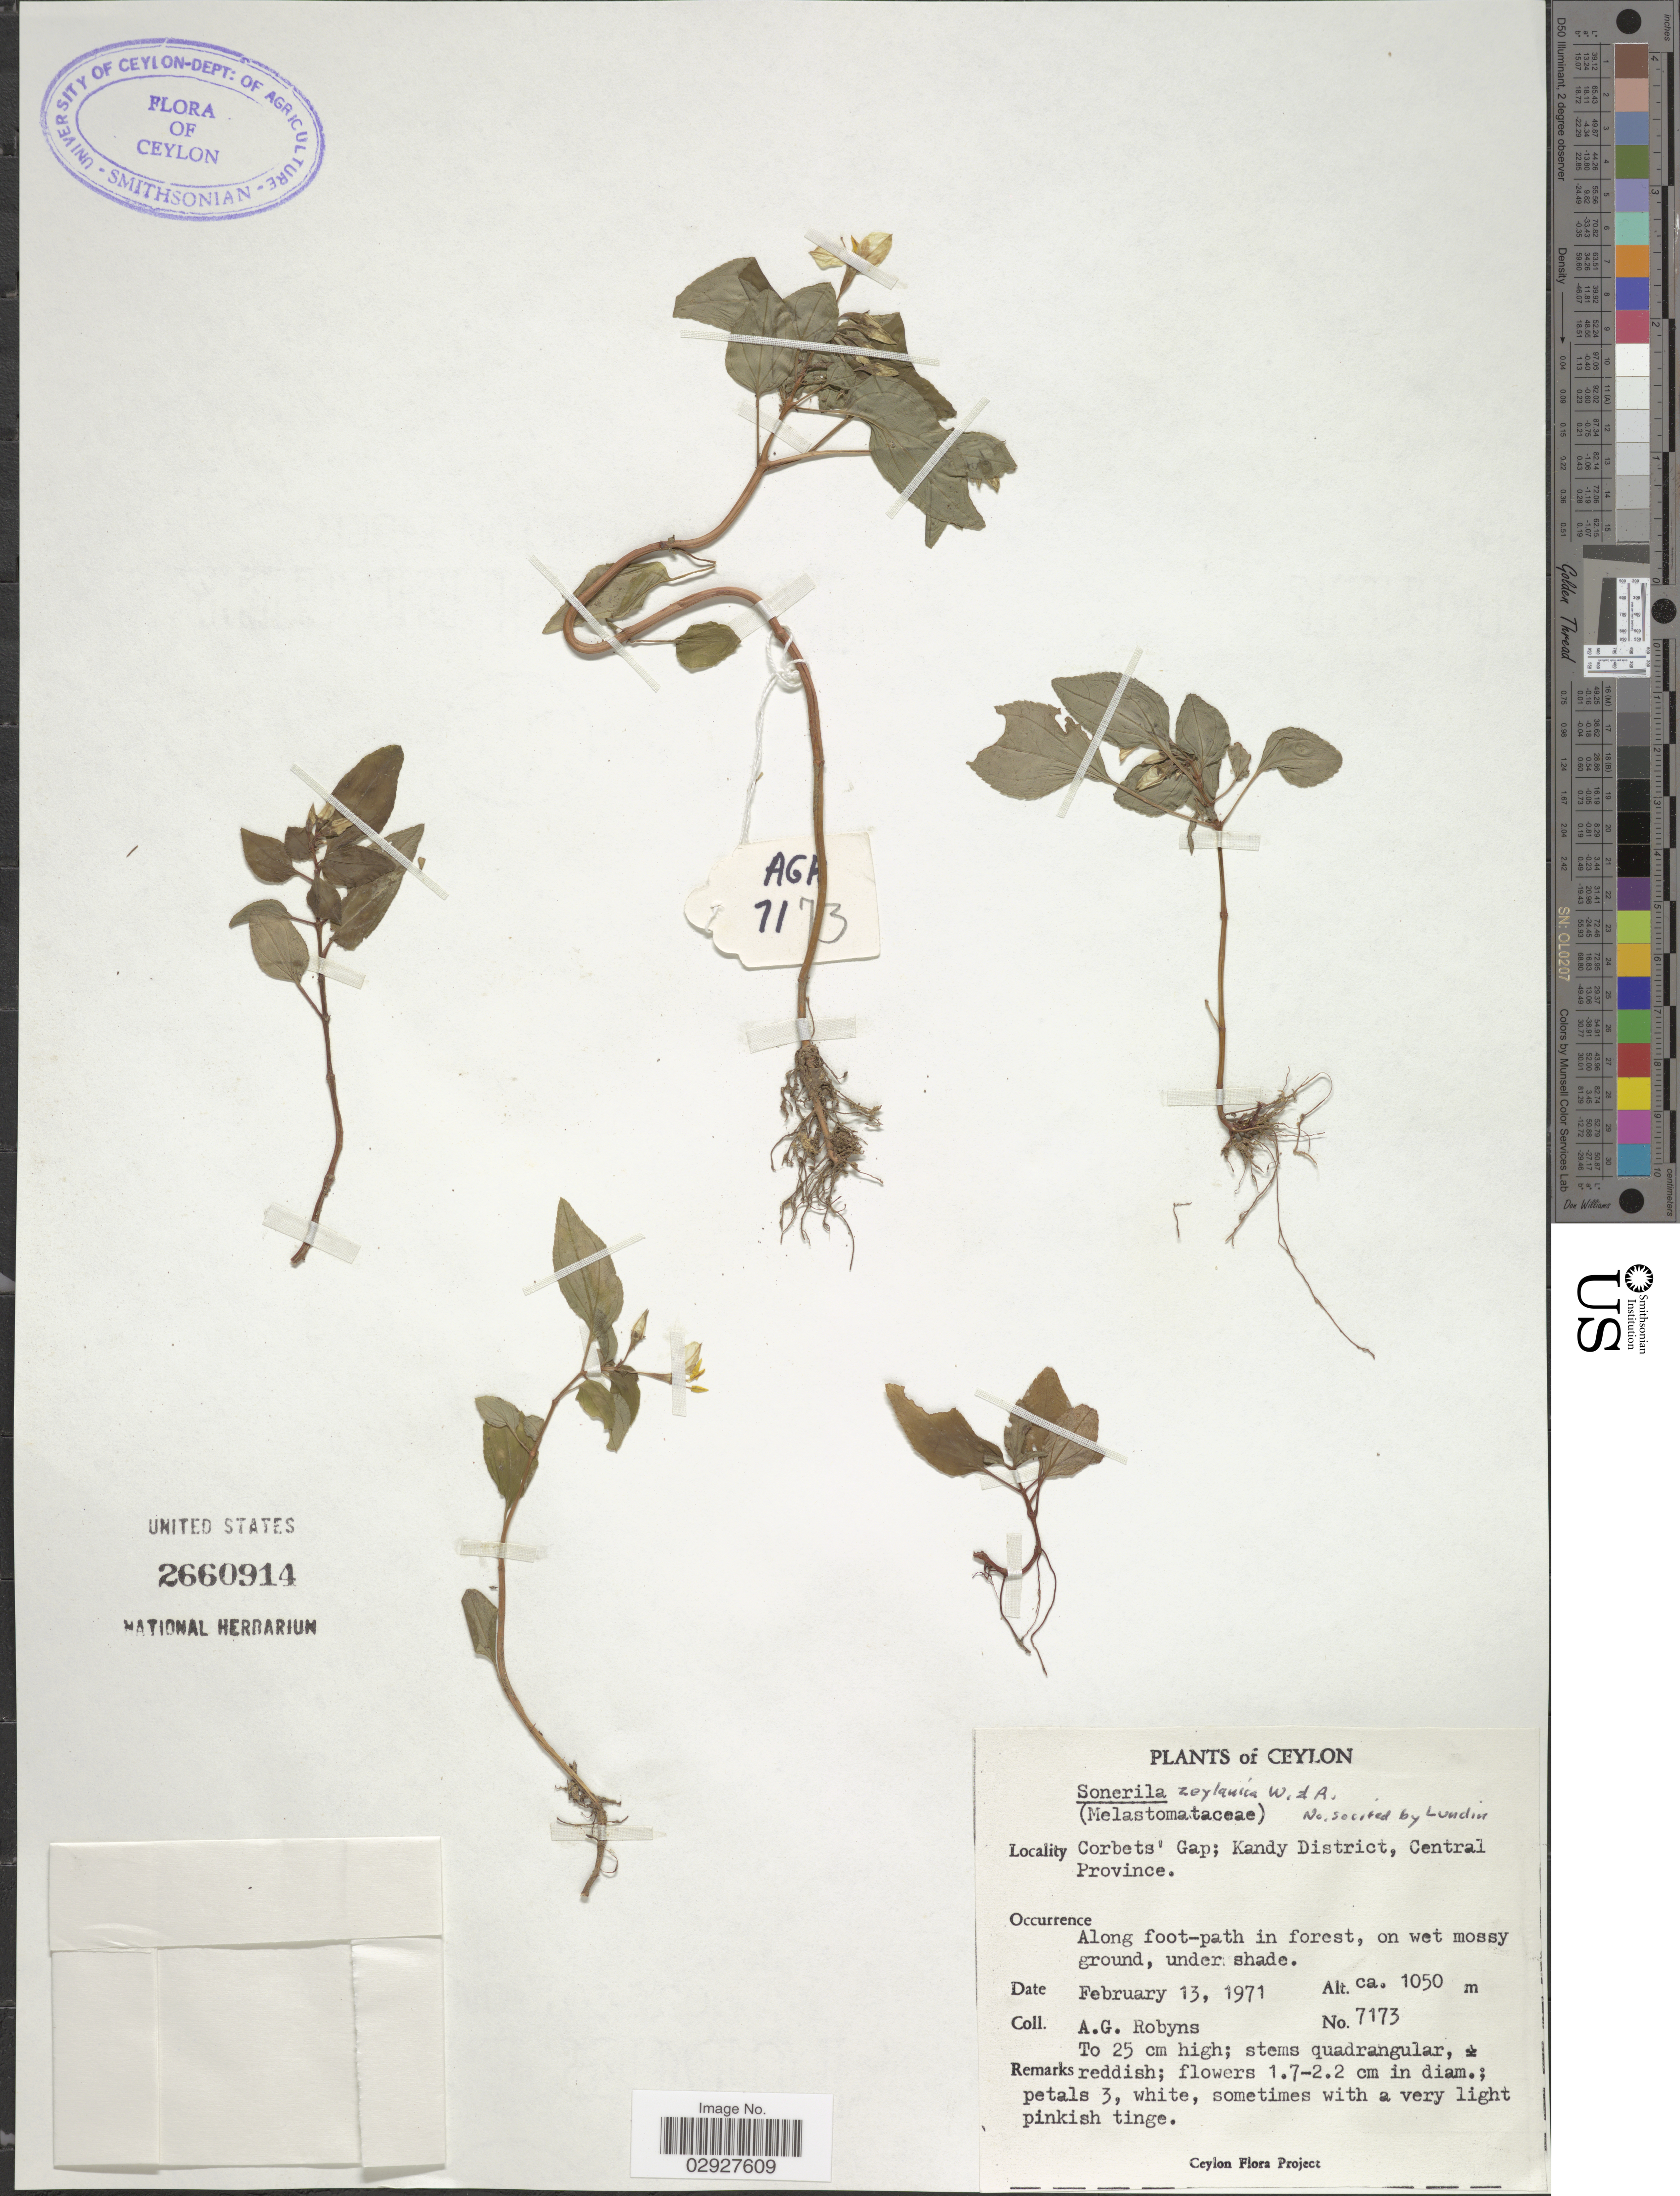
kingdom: Plantae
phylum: Tracheophyta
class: Magnoliopsida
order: Myrtales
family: Melastomataceae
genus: Sonerila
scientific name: Sonerila zeylanica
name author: Wight & Arn.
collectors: A. Robyns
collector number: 7173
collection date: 1971-02-13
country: Sri Lanka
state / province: Central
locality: Ceylon. Corbets' Gap; Kandy District.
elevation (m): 1050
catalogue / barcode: US 2660914